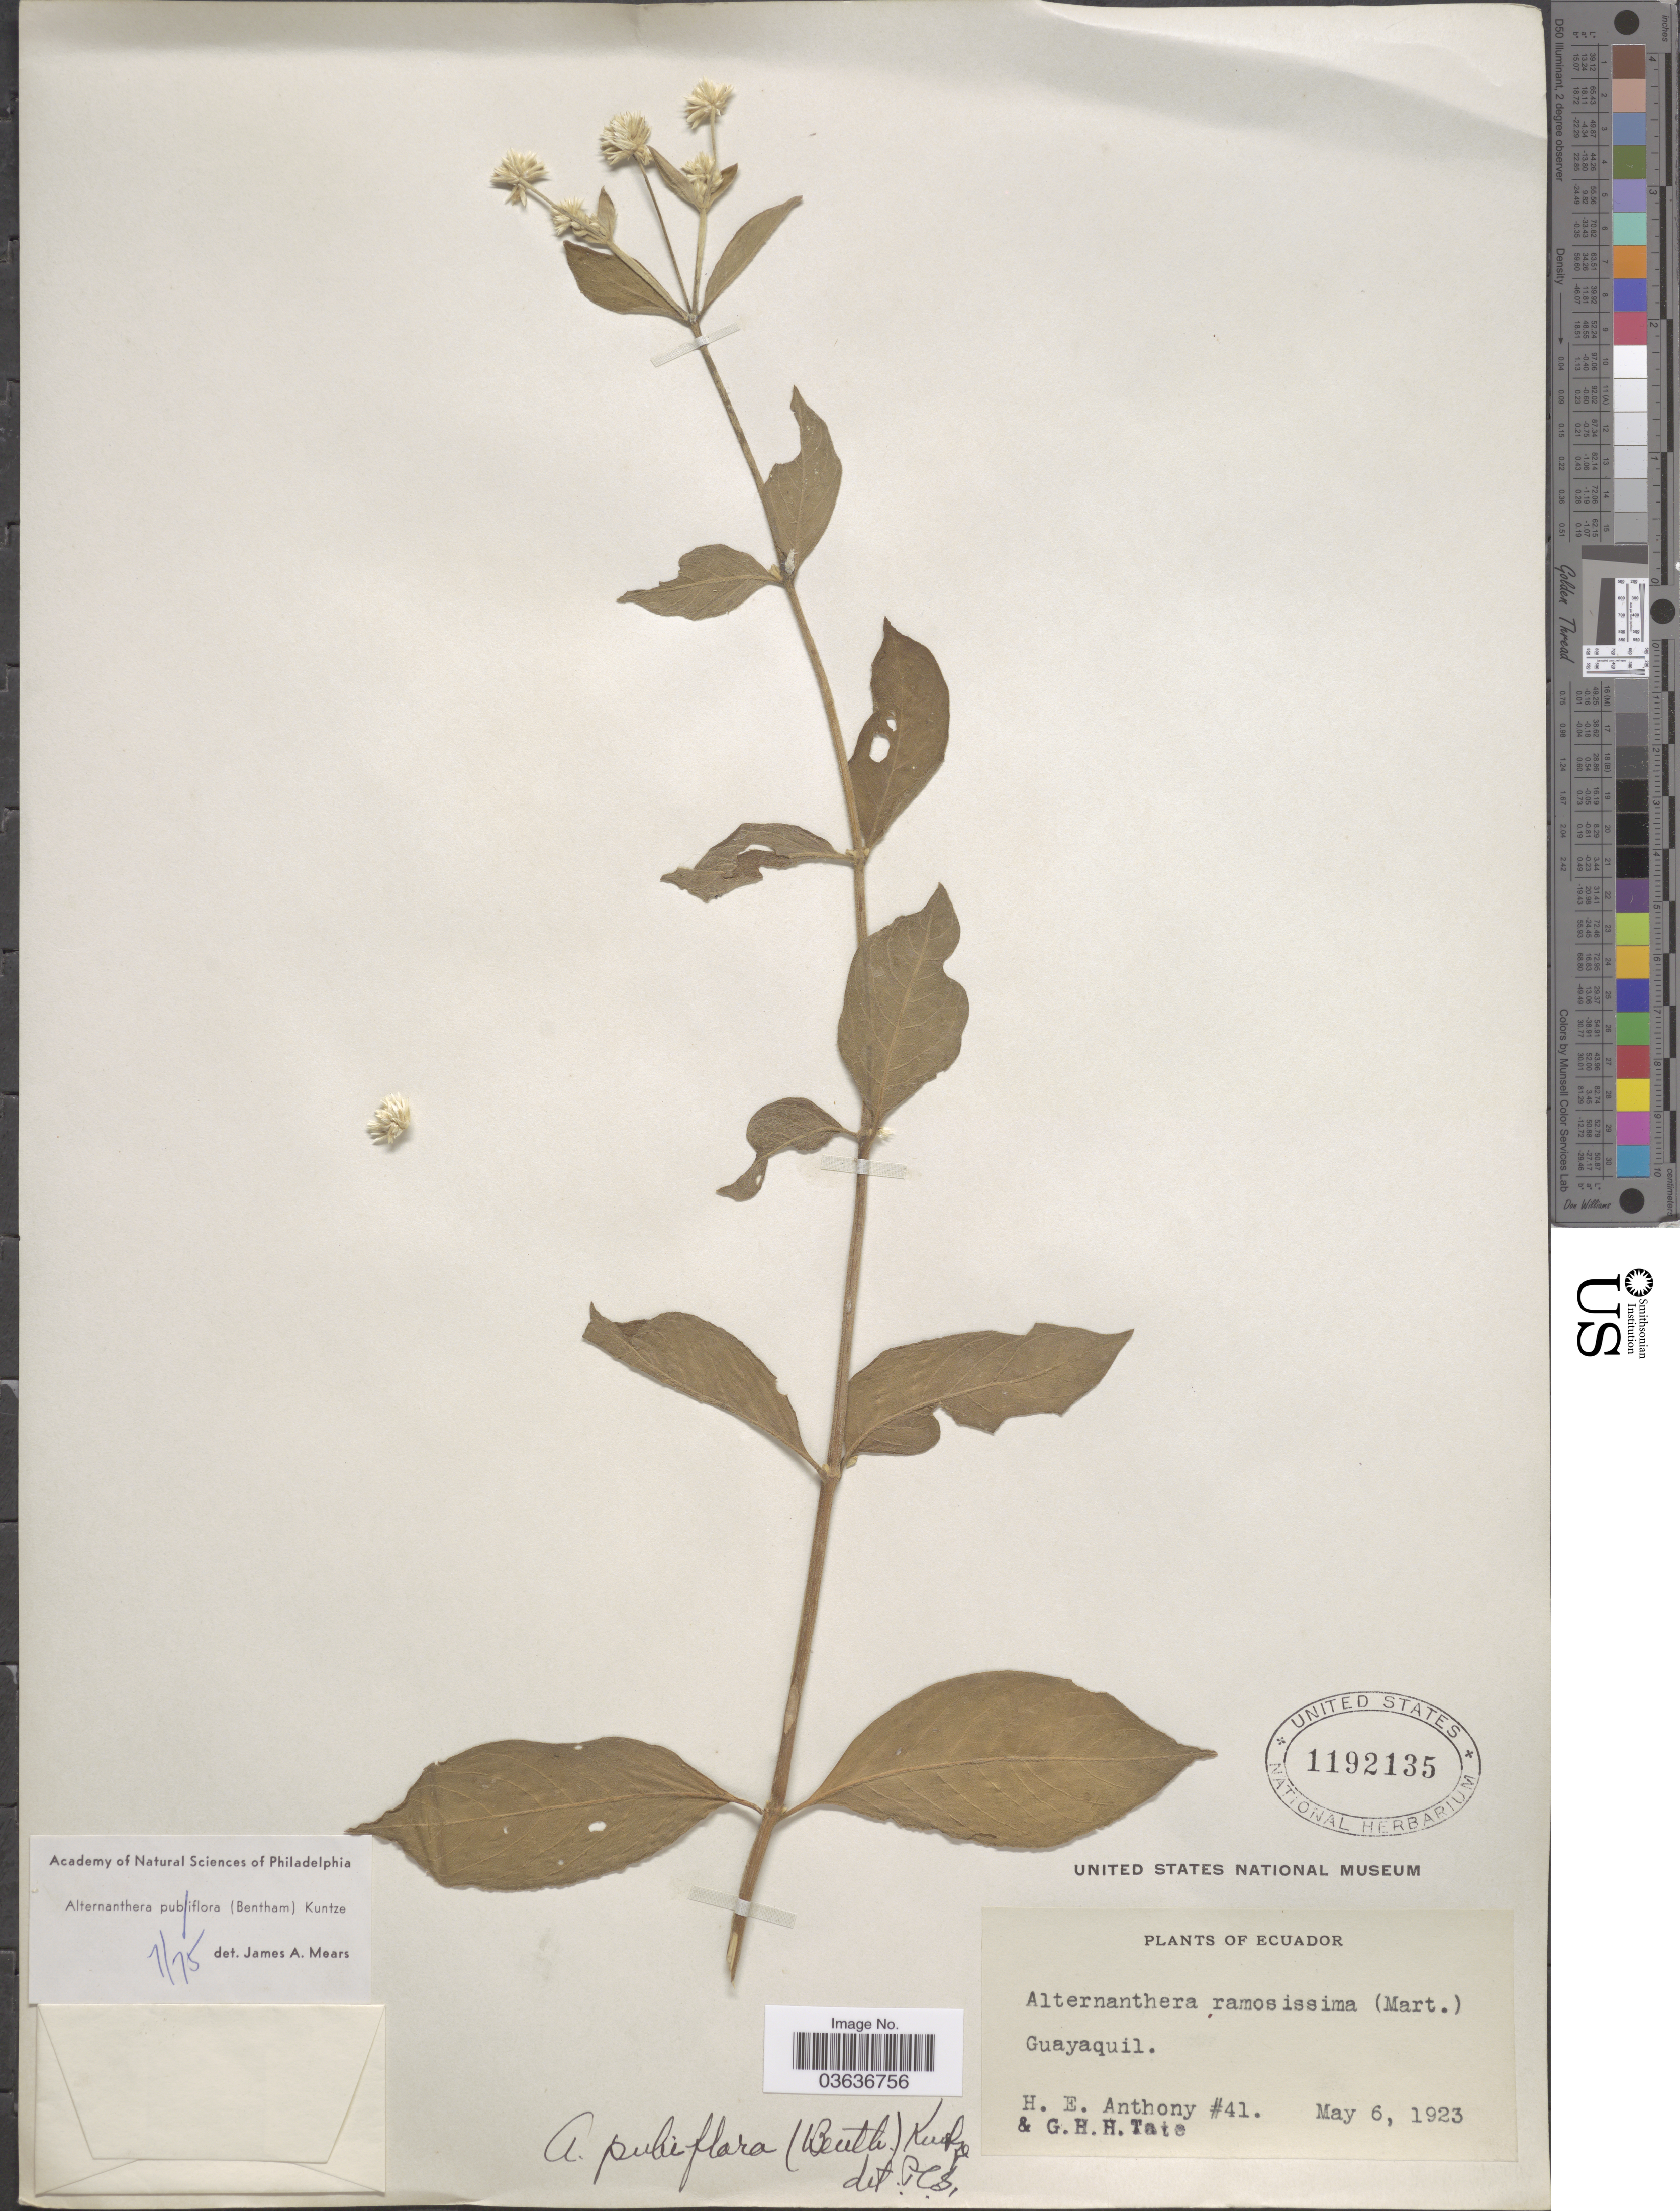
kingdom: Plantae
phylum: Tracheophyta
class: Magnoliopsida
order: Caryophyllales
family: Amaranthaceae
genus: Alternanthera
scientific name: Alternanthera pubiflora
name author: (Benth.) Kuntze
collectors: H. E. Anthony & G. H. H.Tate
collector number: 41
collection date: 1923-05-06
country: Ecuador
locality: Guayaquil.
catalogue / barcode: US 1192135